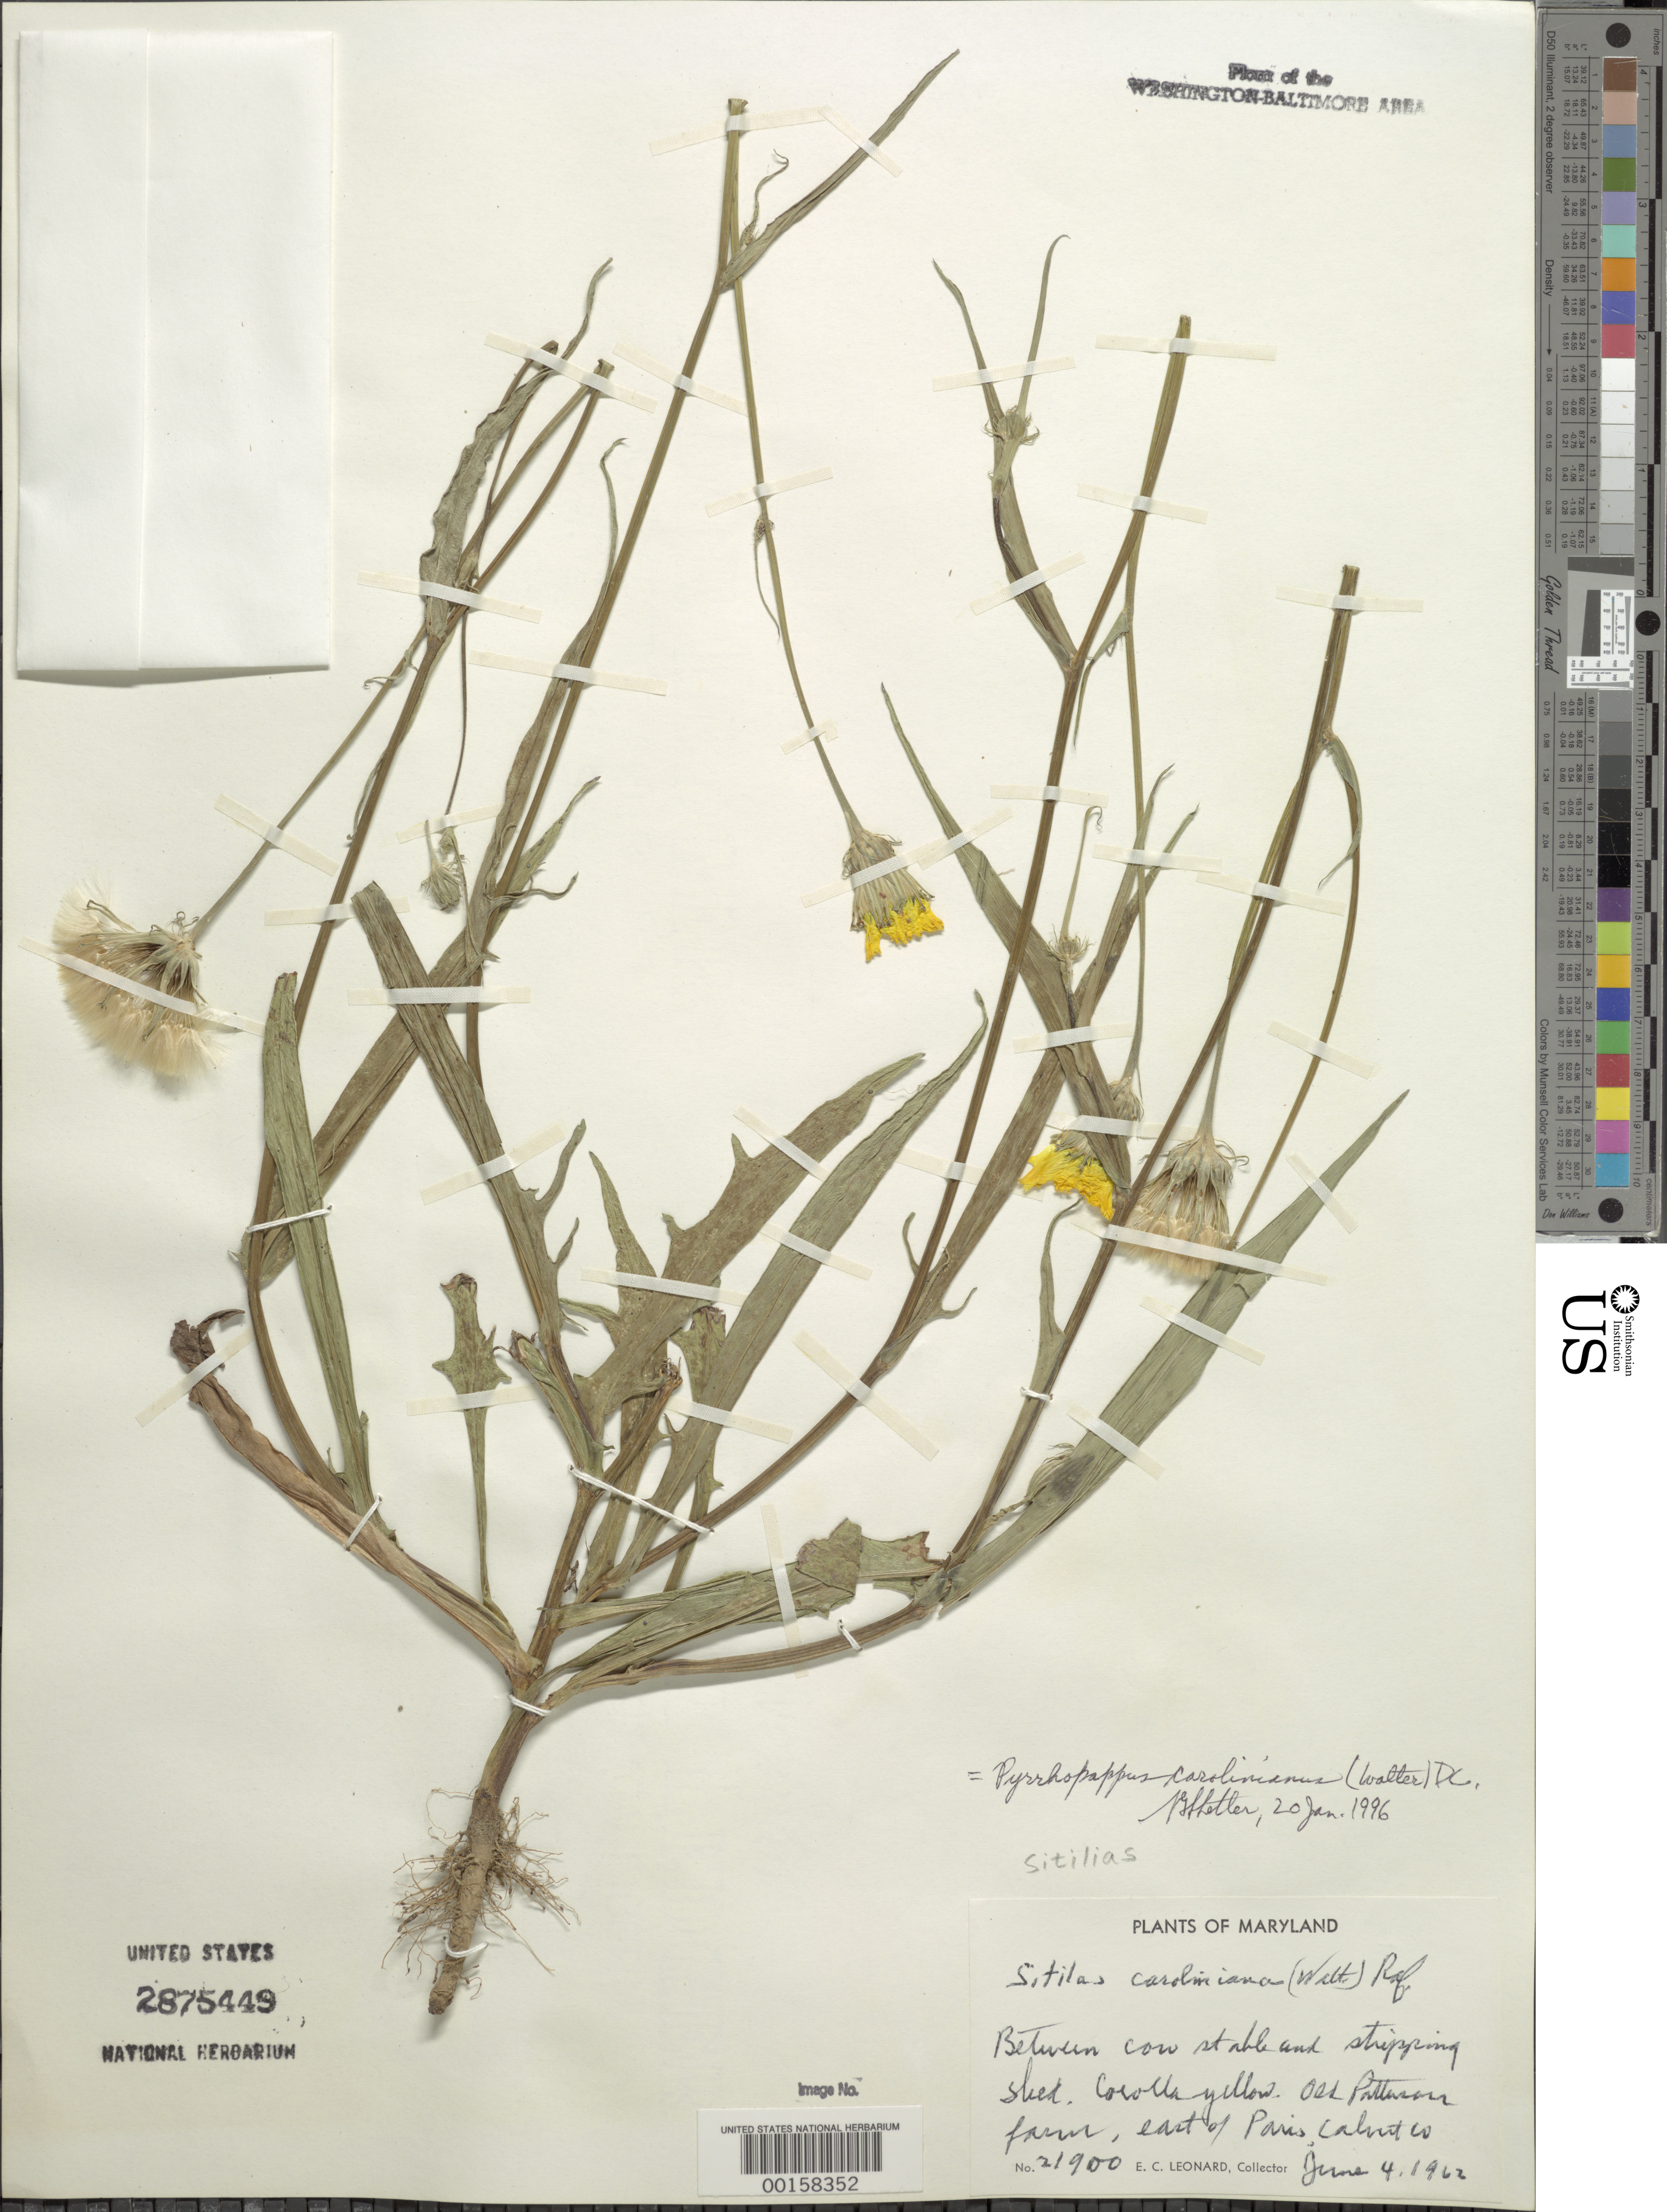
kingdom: Plantae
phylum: Tracheophyta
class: Magnoliopsida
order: Asterales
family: Asteraceae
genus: Pyrrhopappus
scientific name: Pyrrhopappus carolinianus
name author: (Walter) DC.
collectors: E. C. Leonard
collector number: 21900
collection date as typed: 04 Jun 1962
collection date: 1962-06-04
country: United States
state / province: Maryland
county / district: Calvert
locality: East of Paris Old Patterson Farm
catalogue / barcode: US 2875449